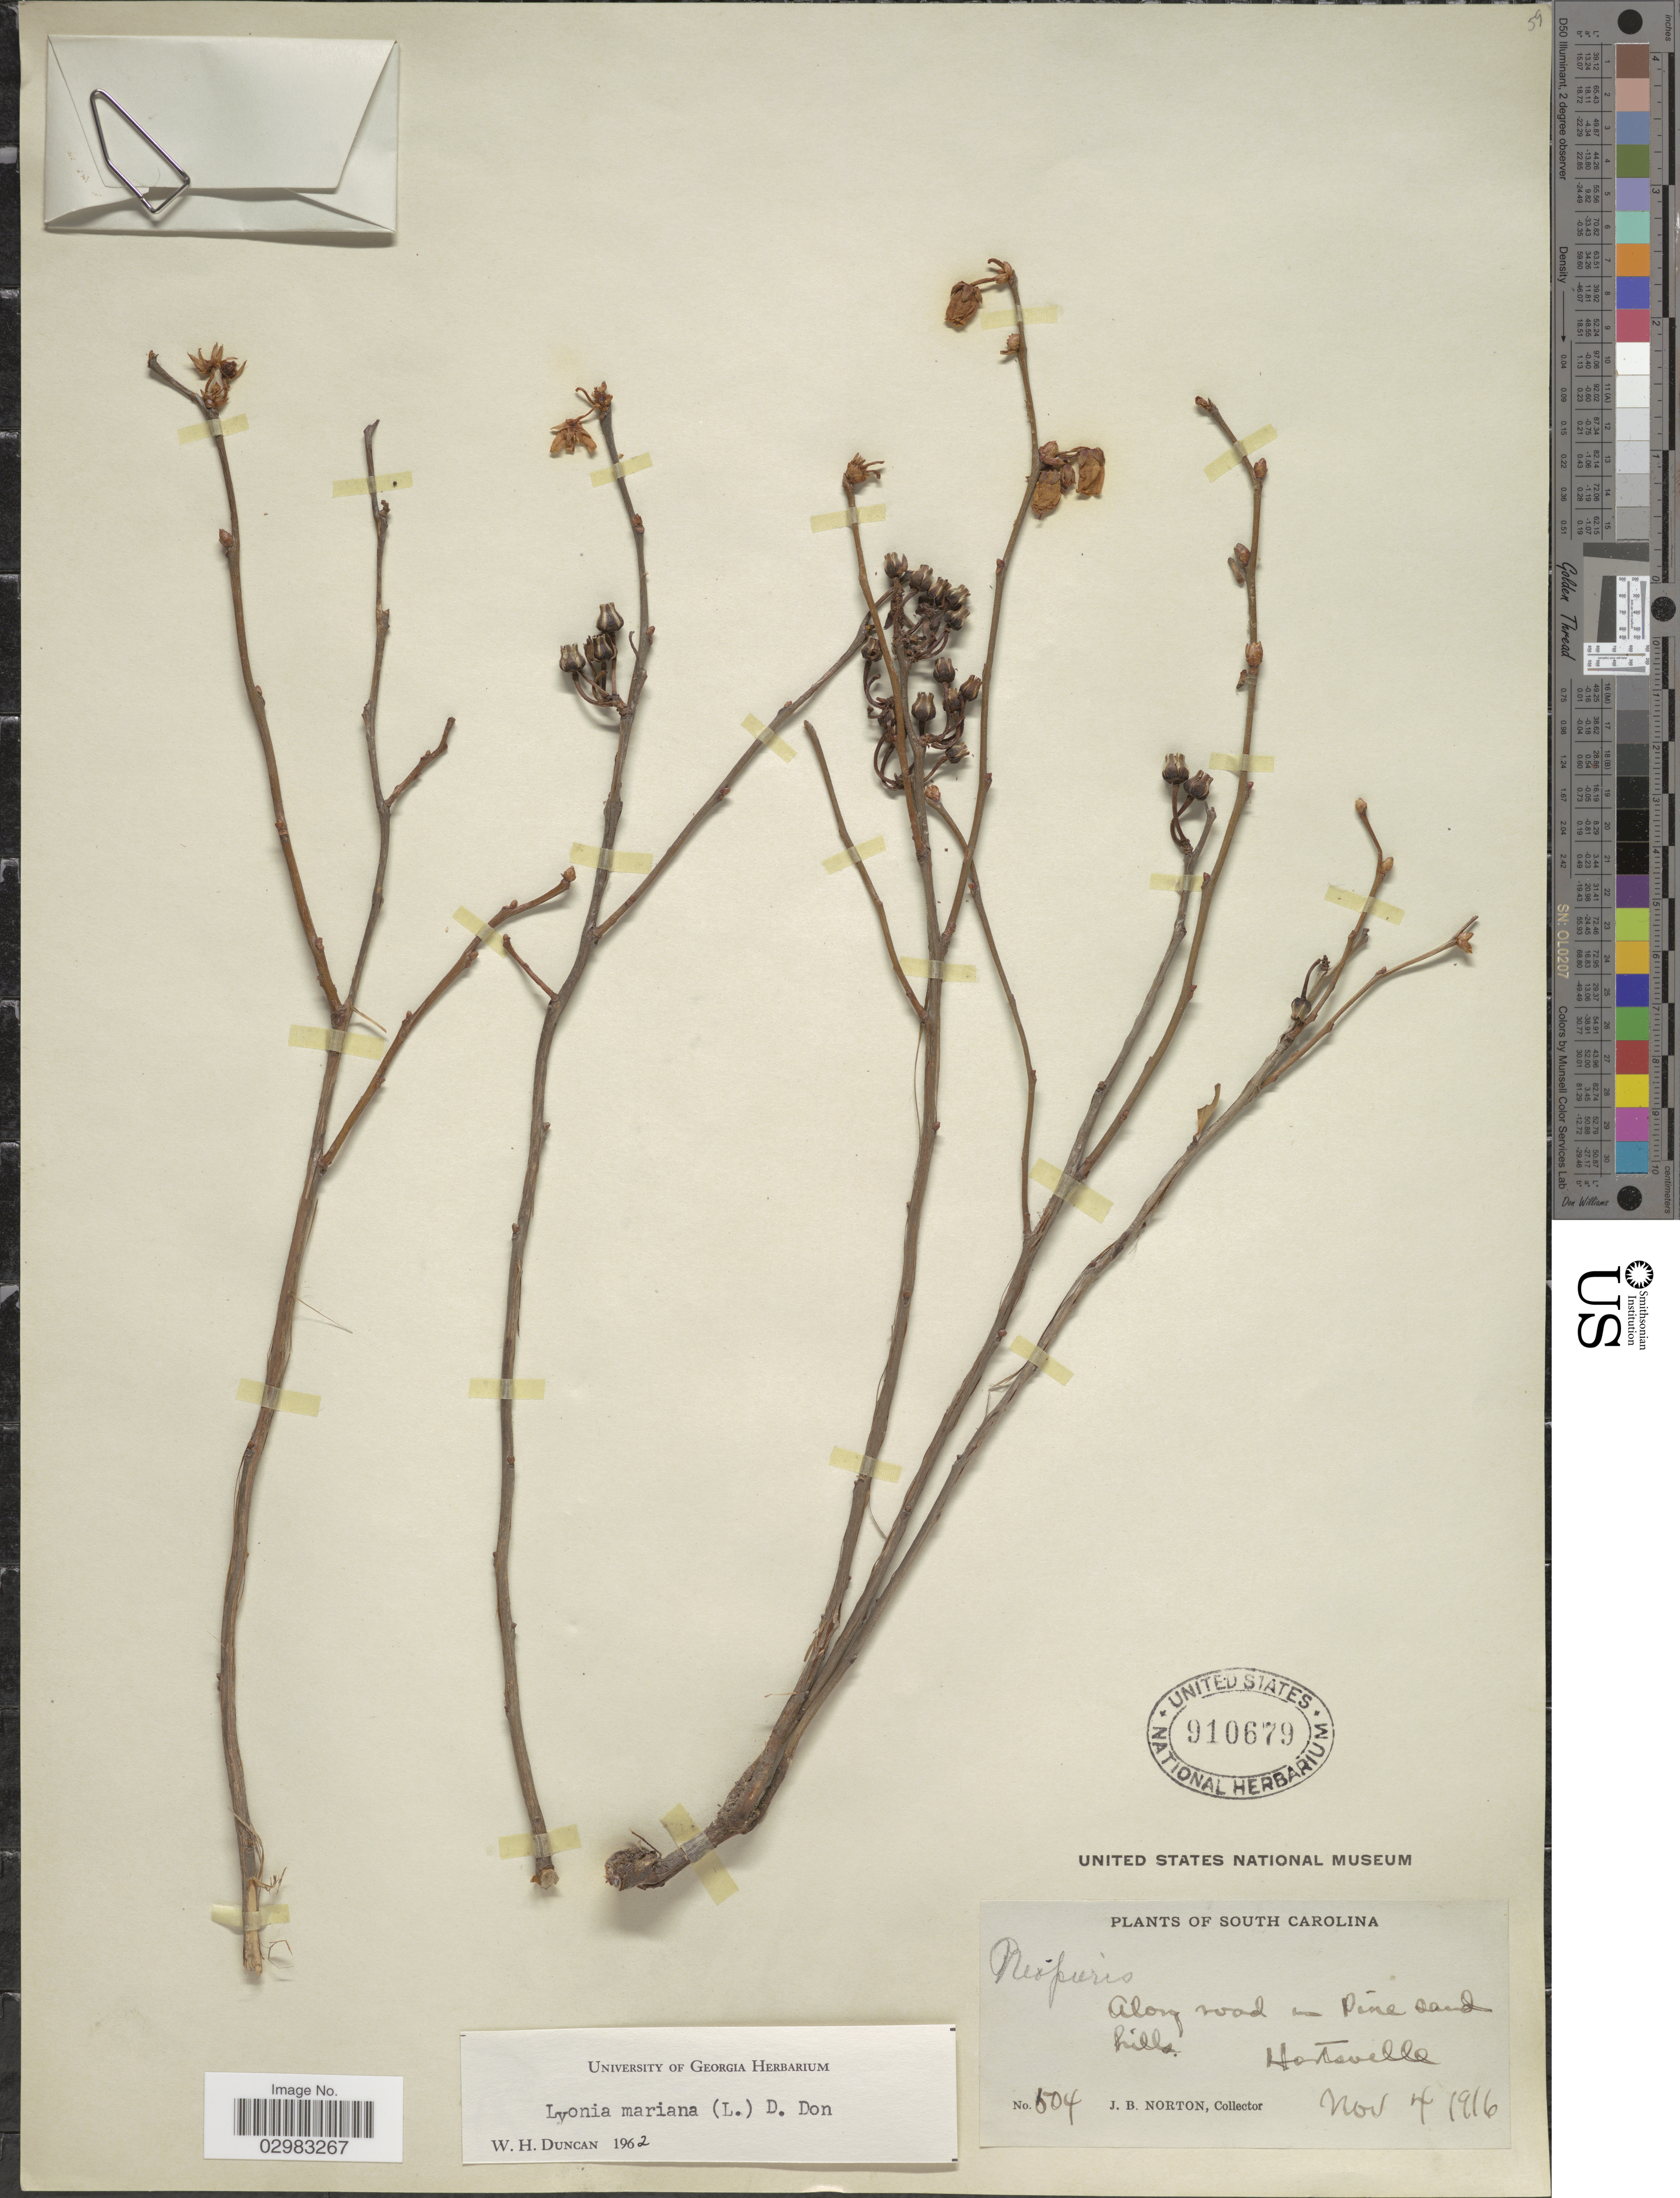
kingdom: Plantae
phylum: Tracheophyta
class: Magnoliopsida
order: Ericales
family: Ericaceae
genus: Lyonia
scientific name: Lyonia mariana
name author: (L.) D. Don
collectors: J. B. Norton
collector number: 504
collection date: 1916-11-04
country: United States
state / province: South Carolina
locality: Hartsville.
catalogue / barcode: US 910679